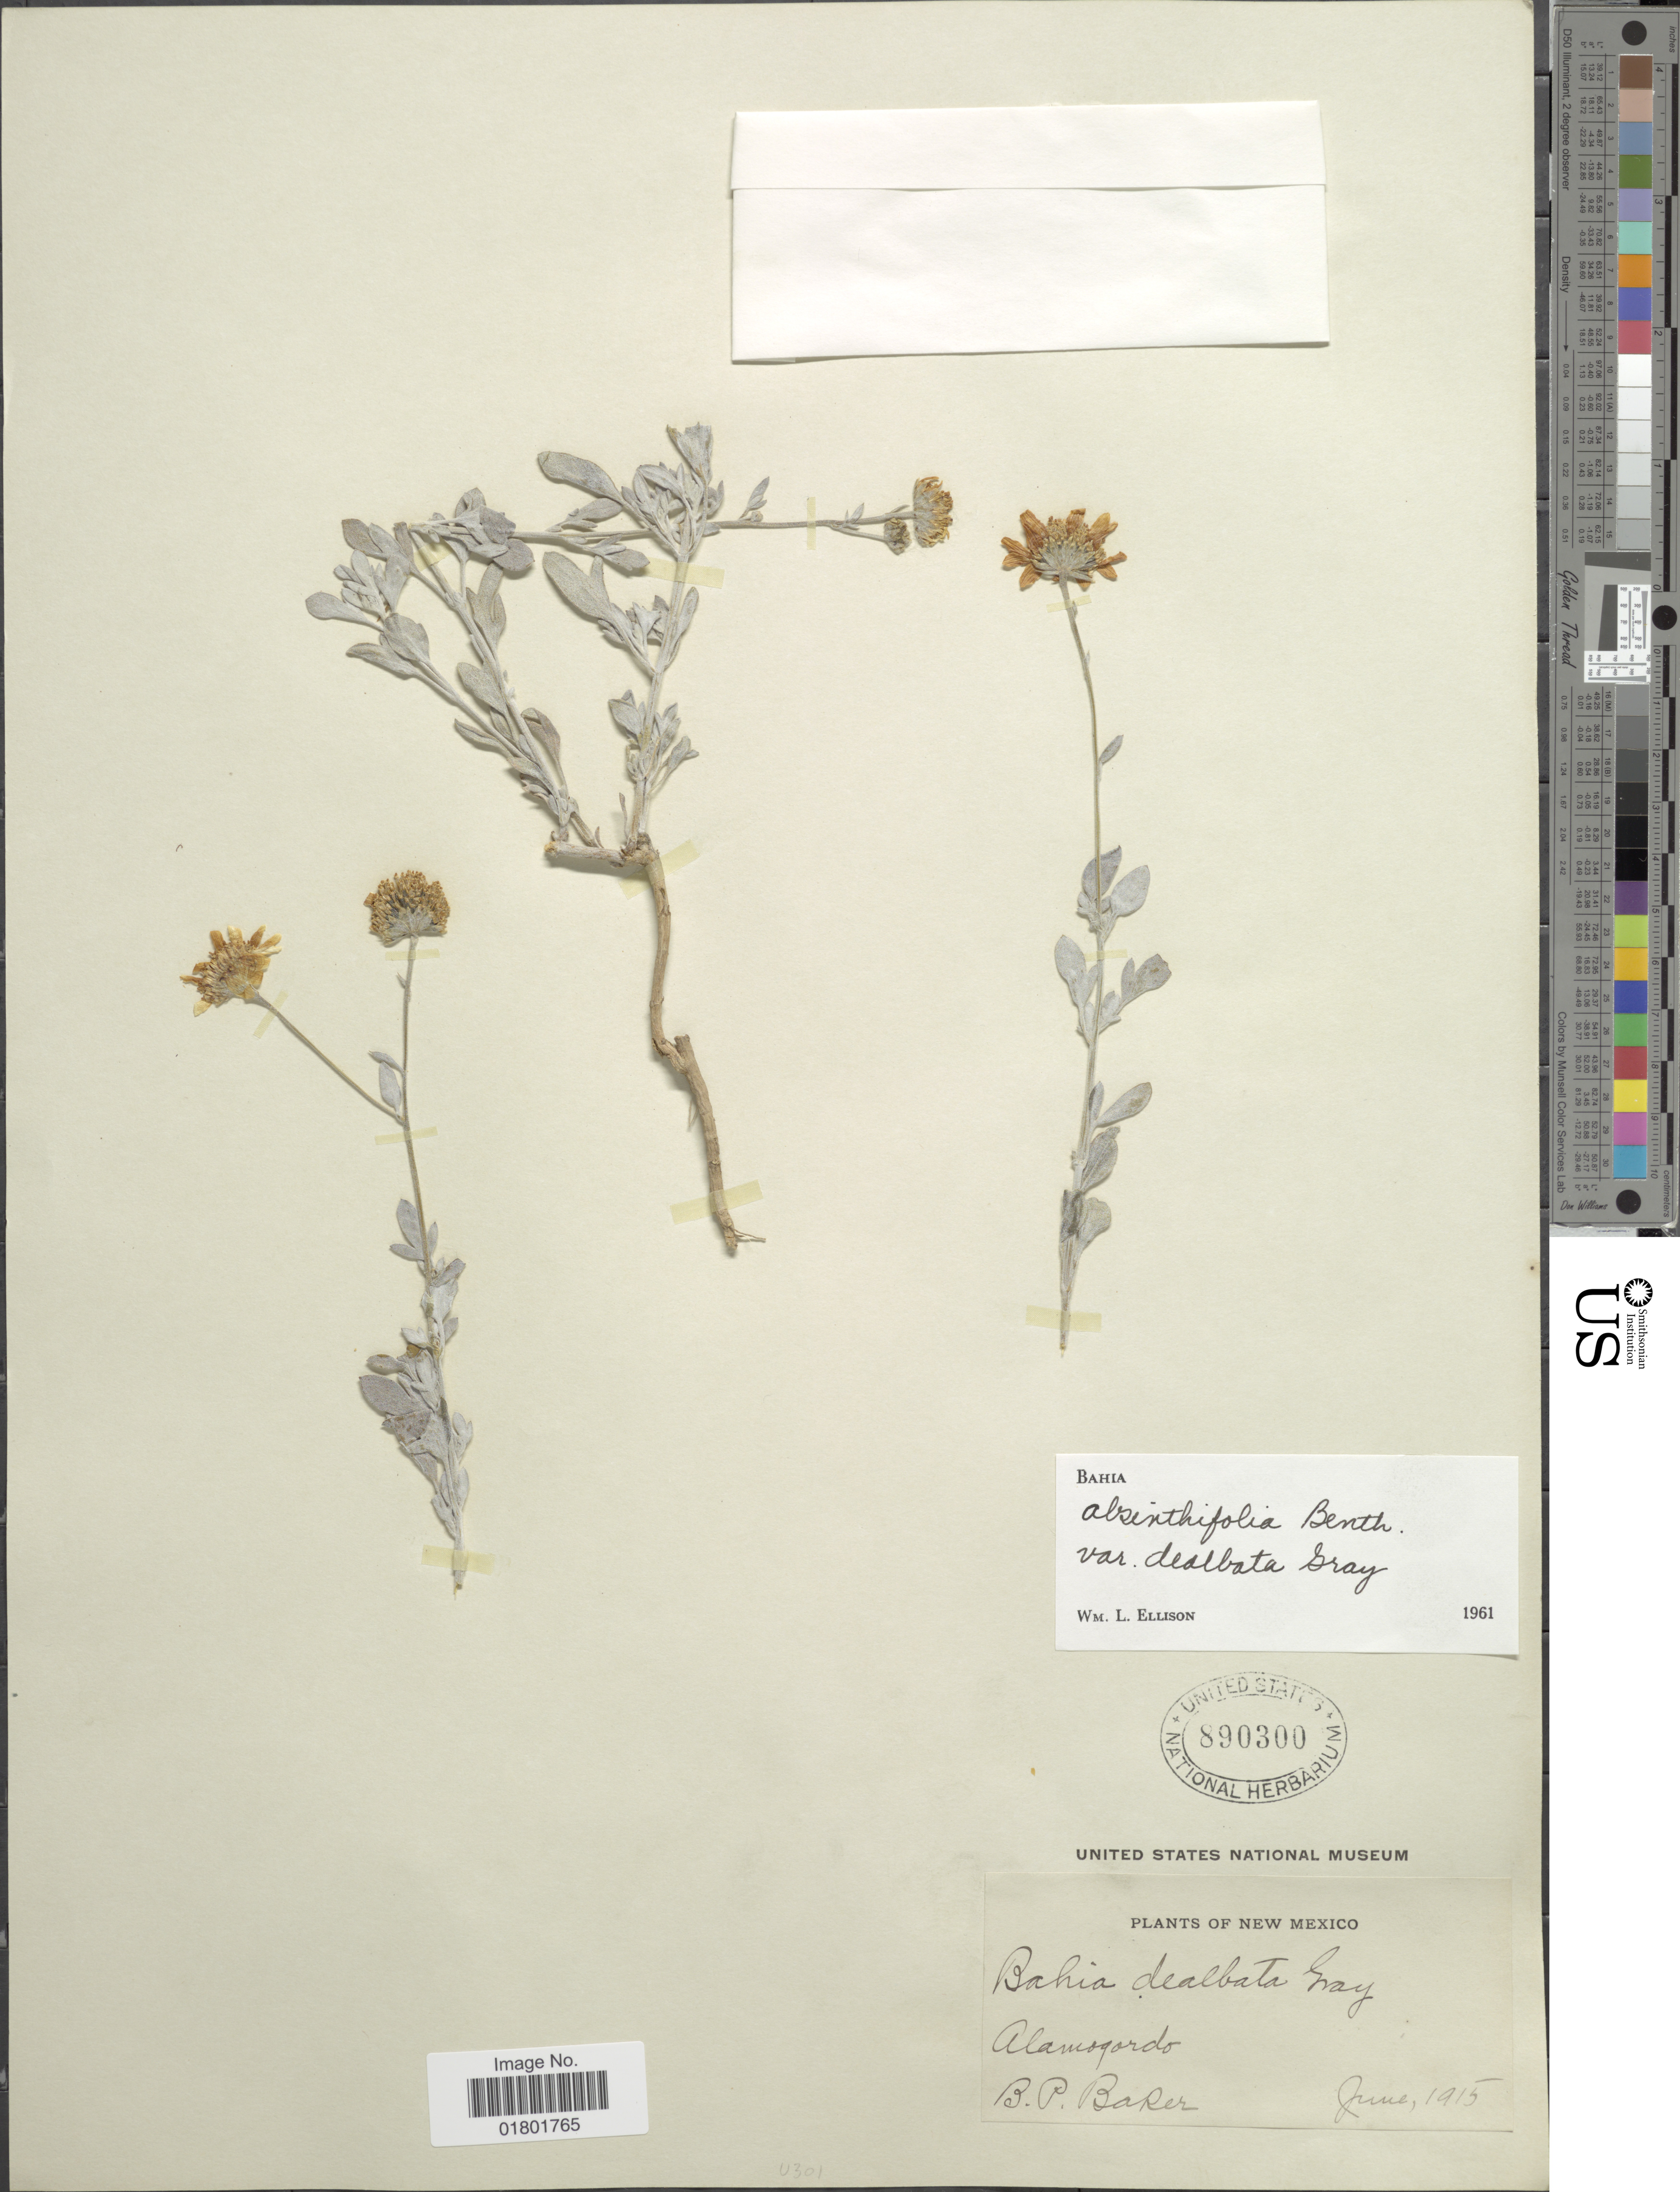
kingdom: Plantae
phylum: Tracheophyta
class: Magnoliopsida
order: Asterales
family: Asteraceae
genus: Bahia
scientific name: Bahia absinthifolia var. dealbata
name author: A. Gray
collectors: B. P. Baker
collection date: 1915-06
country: United States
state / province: New Mexico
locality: Alamogordo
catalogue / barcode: US 890300